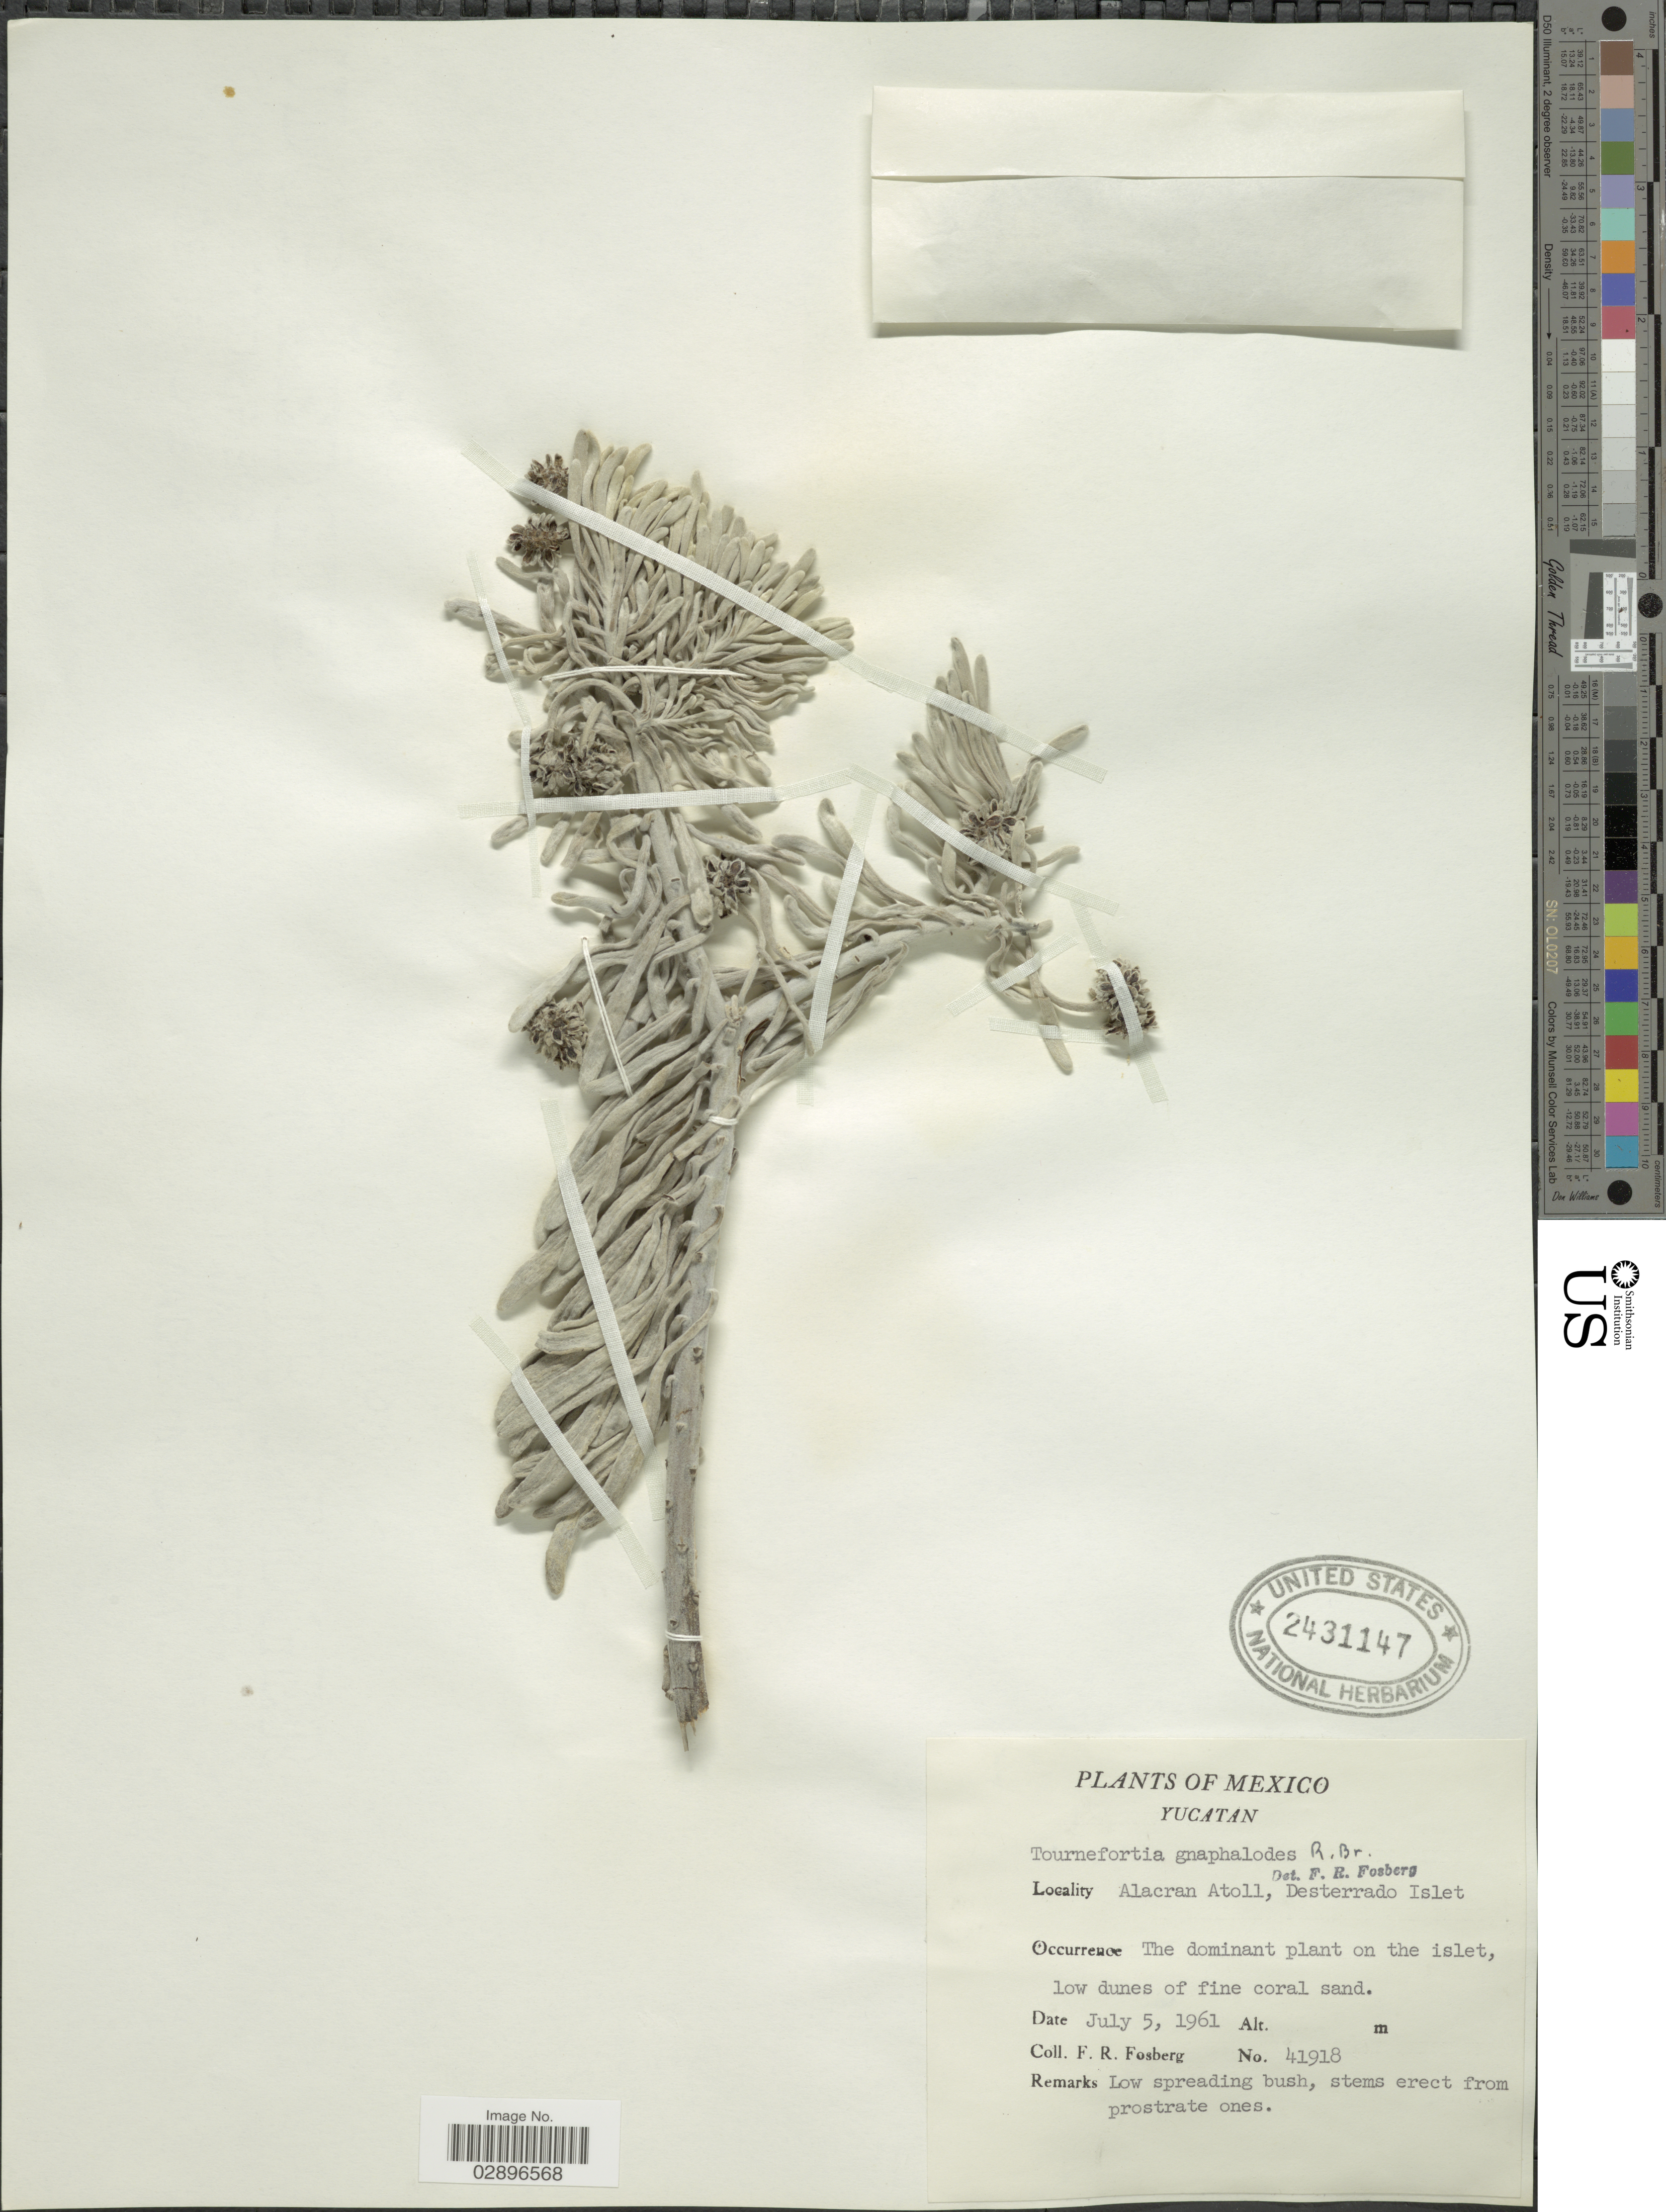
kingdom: Plantae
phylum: Tracheophyta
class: Magnoliopsida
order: Boraginales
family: Heliotropiaceae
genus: Tournefortia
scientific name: Tournefortia gnaphalodes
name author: (L.) R. Br. ex Roem. & Schult.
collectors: F. R. Fosberg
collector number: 41918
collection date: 1961-07-05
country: Mexico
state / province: Yucatán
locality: Alacran Atoll, Desterrado Islet.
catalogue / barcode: US 2431147